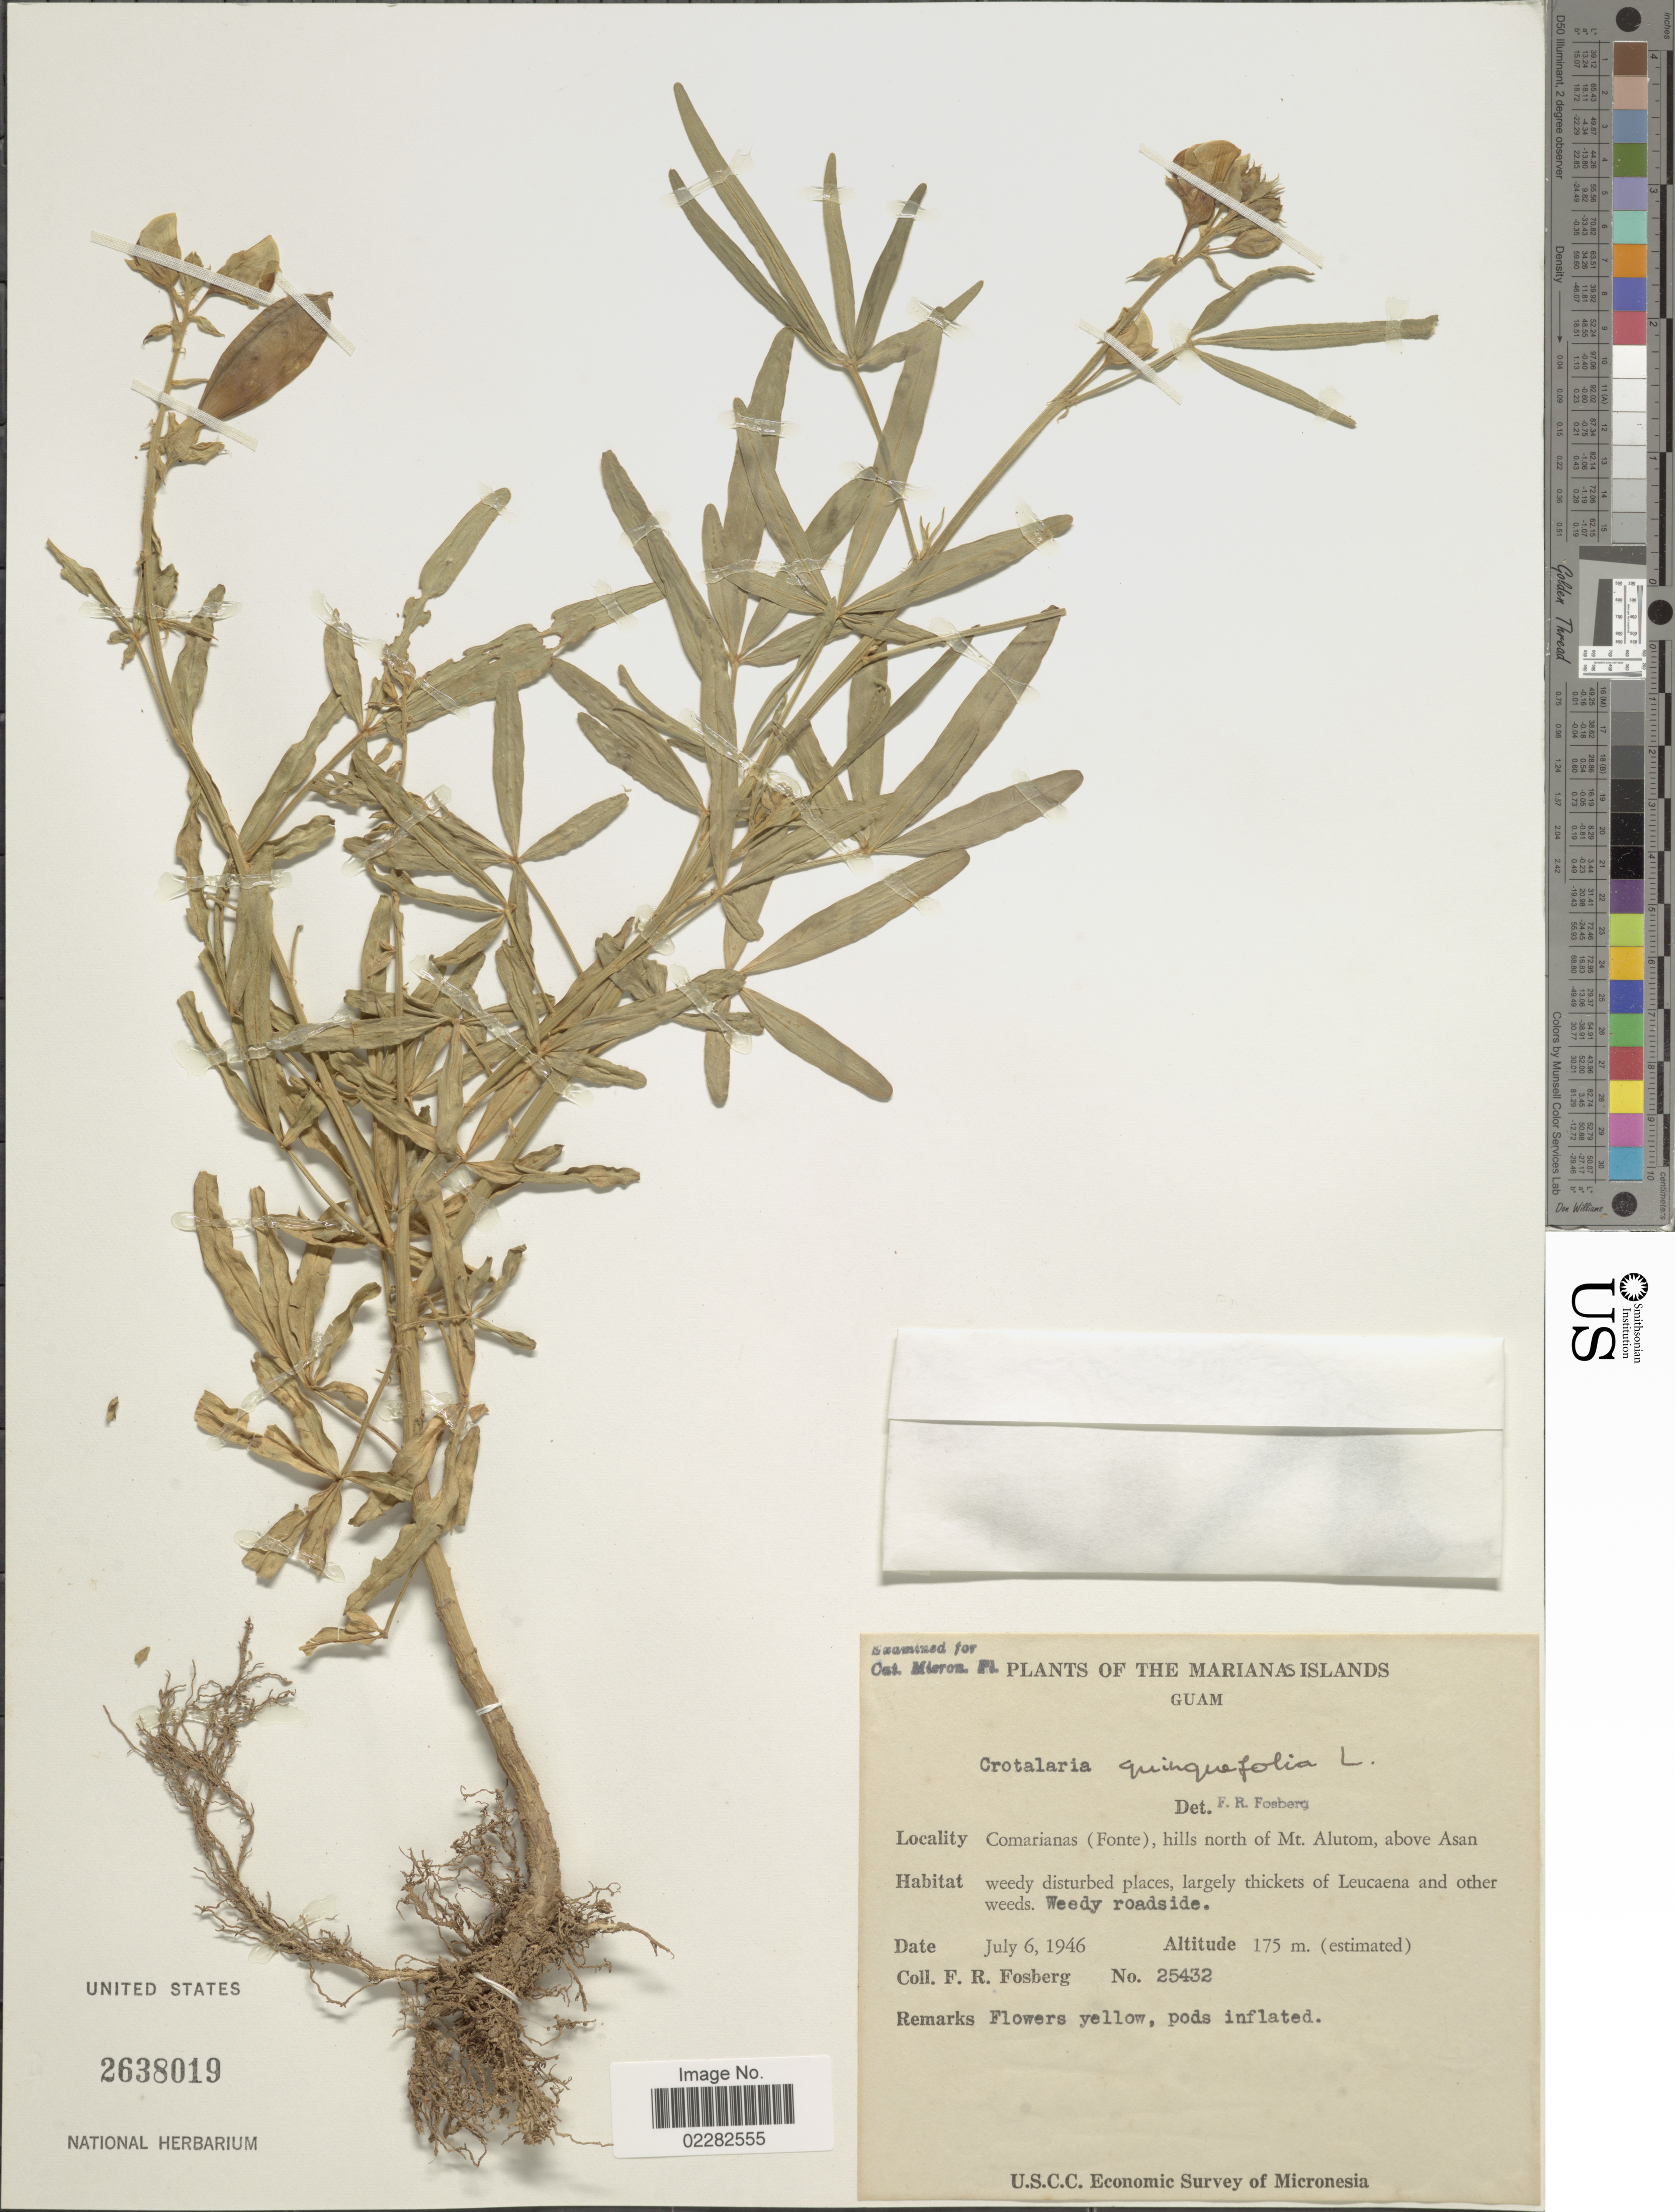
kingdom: Plantae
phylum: Tracheophyta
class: Magnoliopsida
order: Fabales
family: Fabaceae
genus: Crotalaria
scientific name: Crotalaria quinquefolia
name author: L.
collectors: F. R. Fosberg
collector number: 25432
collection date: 1946-07-06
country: Guam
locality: Mariana Islands, Guam, Comarianas (Fonte), hills on north of Mt. Alutom, above Asan, weedy roadside.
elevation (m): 175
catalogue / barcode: US 2638019